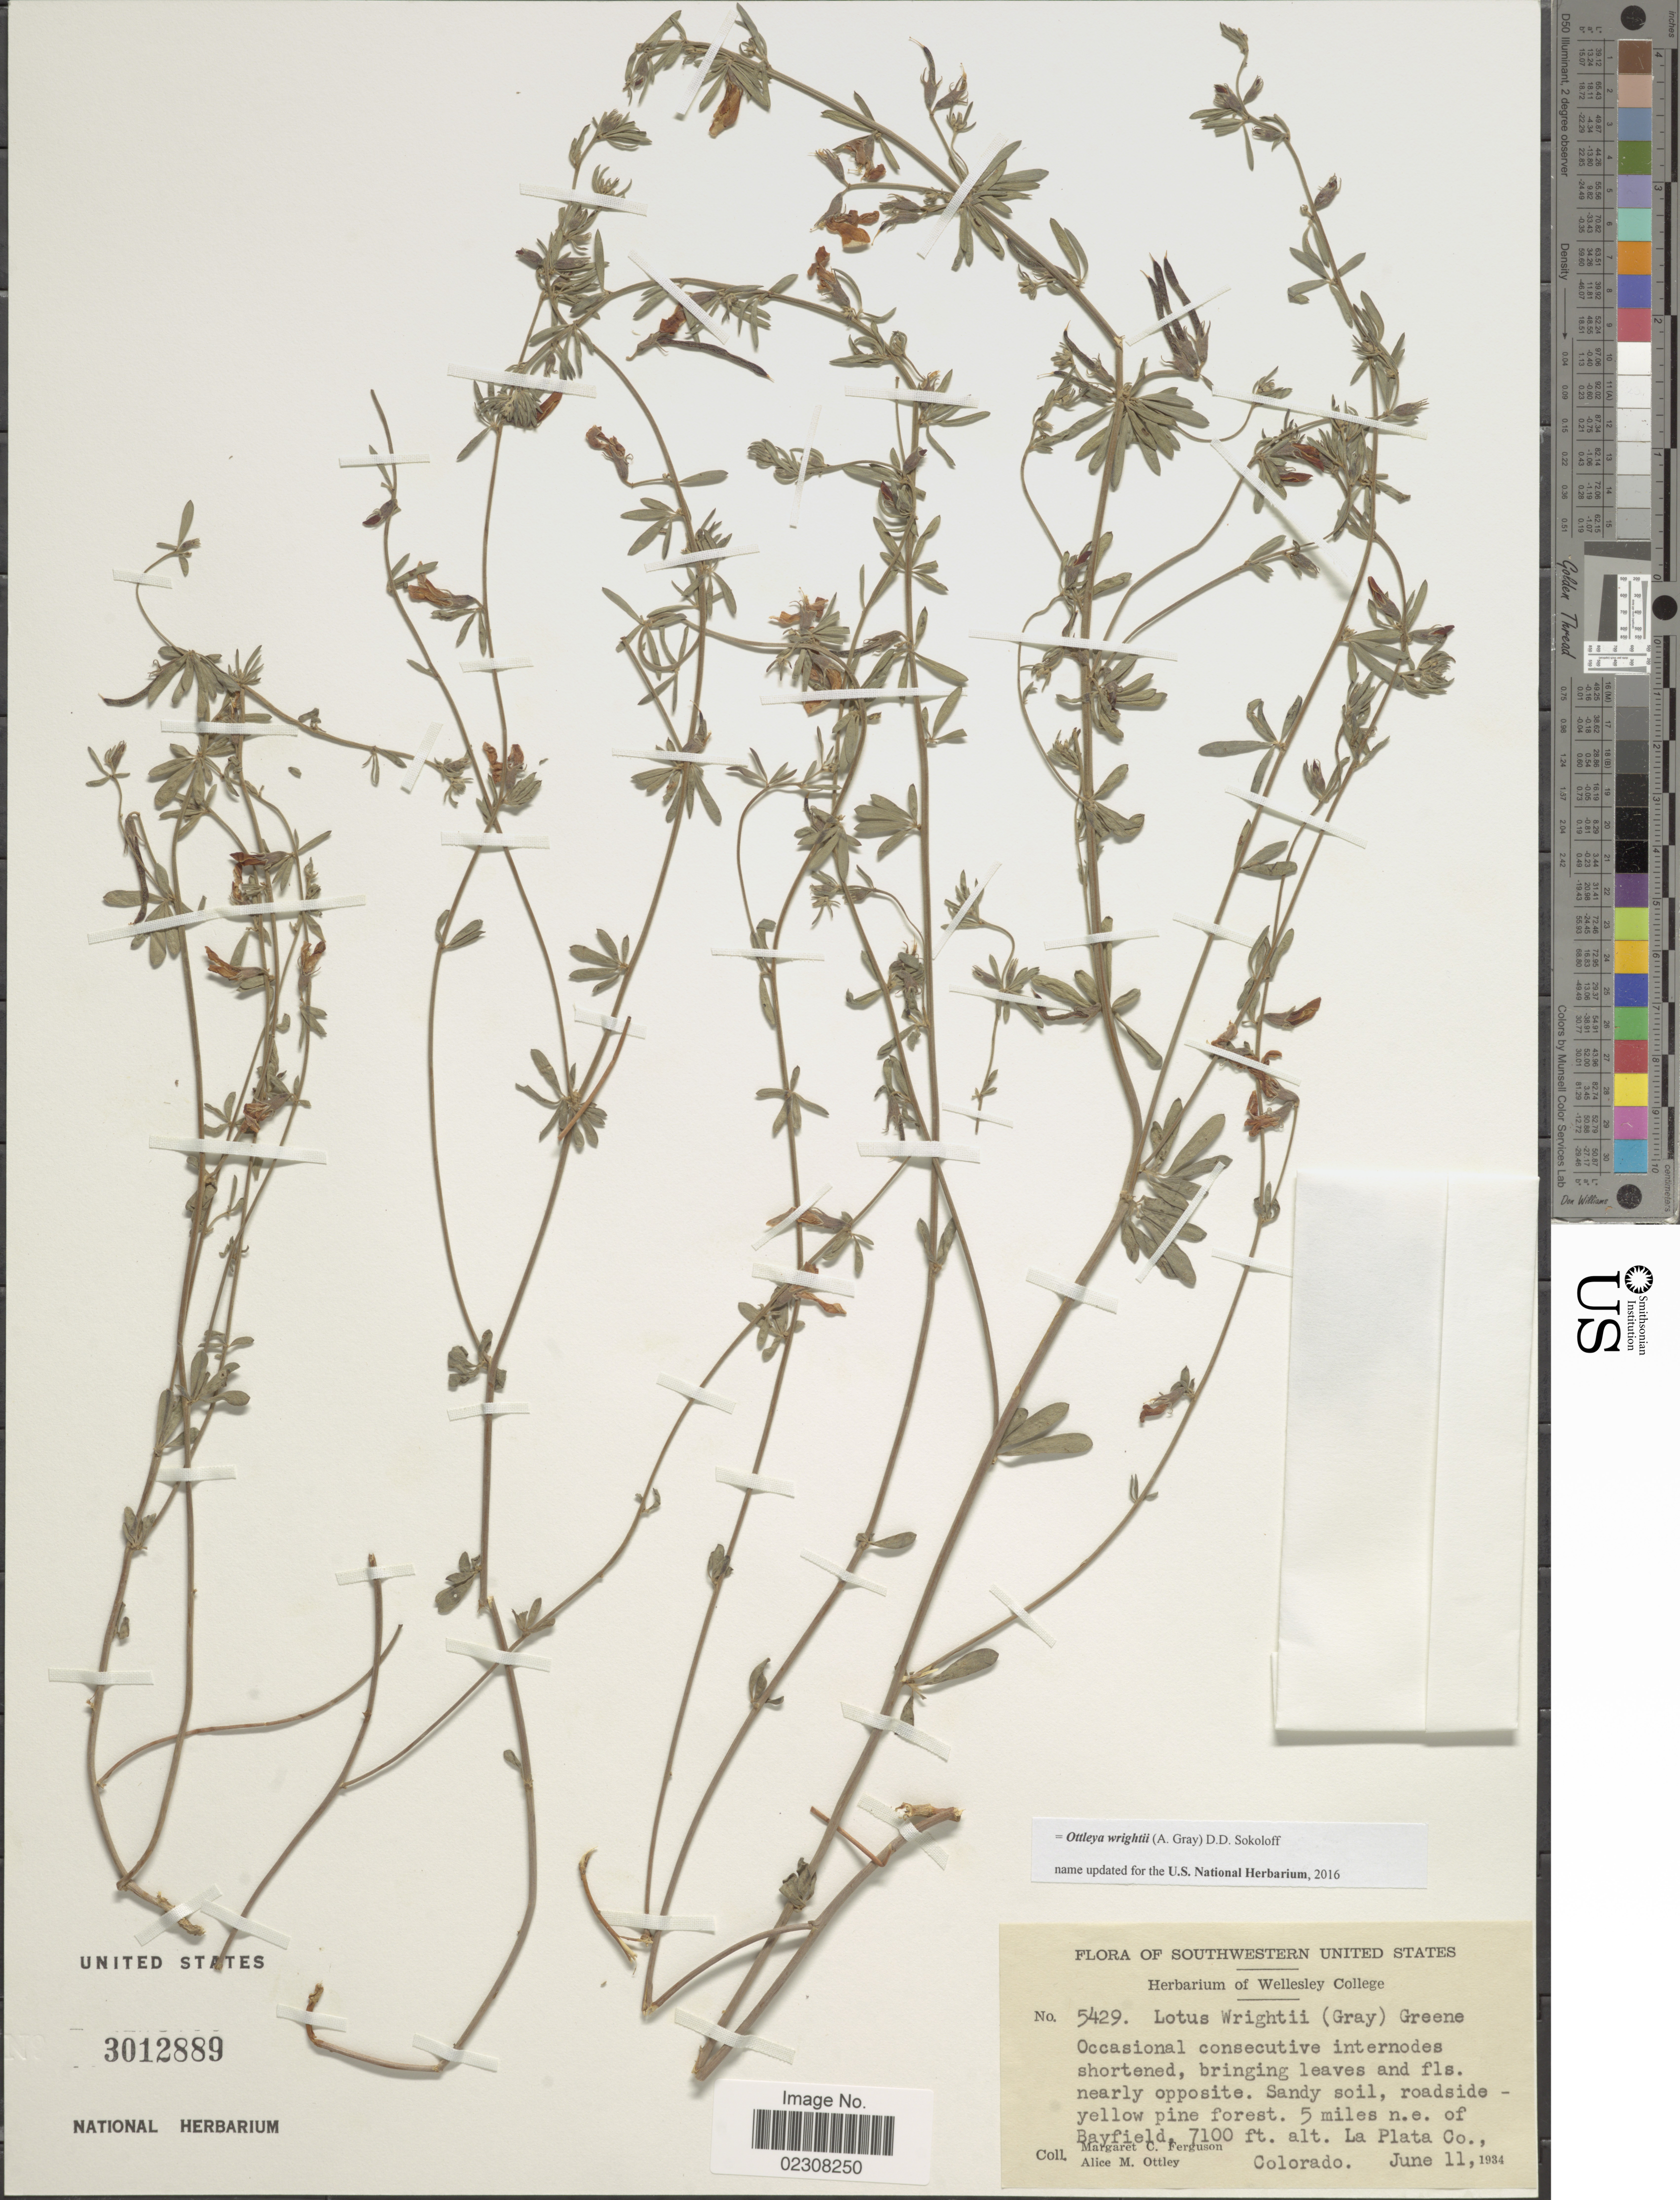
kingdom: Plantae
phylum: Tracheophyta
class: Magnoliopsida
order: Fabales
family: Fabaceae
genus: Ottleya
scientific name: Ottleya wrightii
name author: (A. Gray) D.D. Sokoloff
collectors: M. Ferguson & A. M. Ottley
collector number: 5429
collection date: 1934-06-11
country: United States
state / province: Colorado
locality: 5 miles n.e. of Bayfield, La Plata Co.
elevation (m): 2164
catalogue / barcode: US 3012889